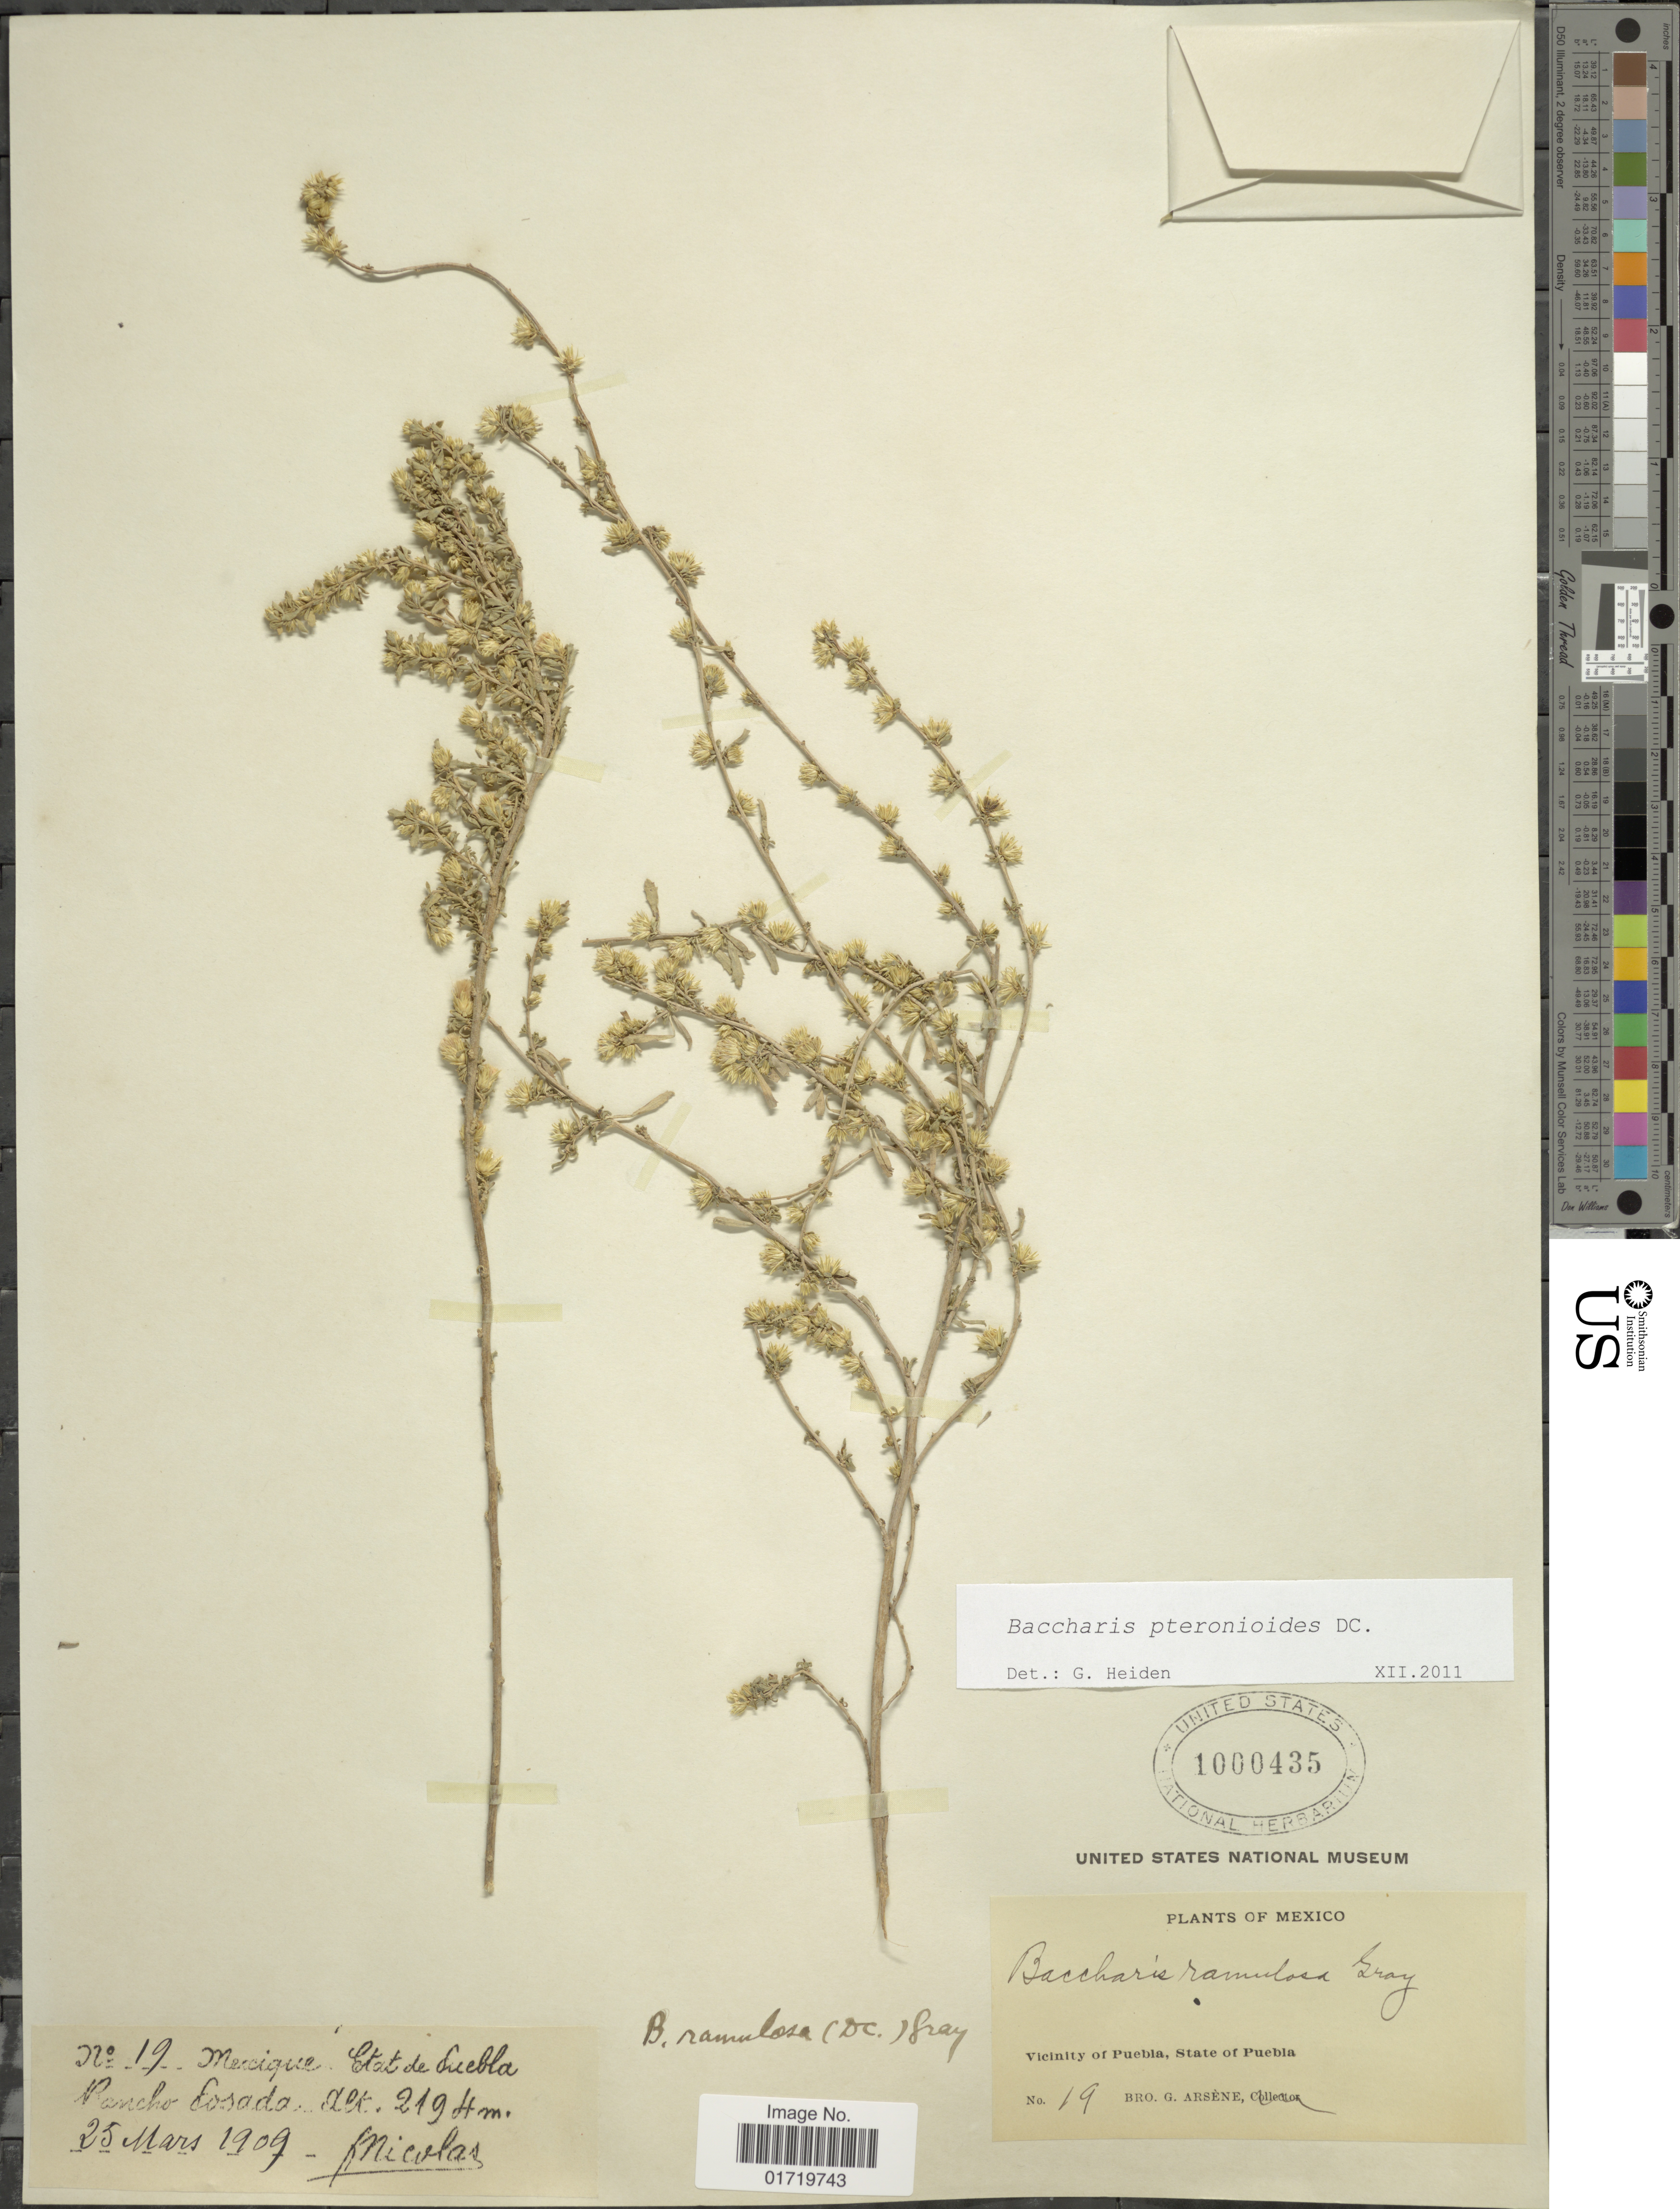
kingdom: Plantae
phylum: Tracheophyta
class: Magnoliopsida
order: Asterales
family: Asteraceae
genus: Baccharis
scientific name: Baccharis pteronioides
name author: DC.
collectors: Bro. G. Arsène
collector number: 19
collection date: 1909-03-25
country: Mexico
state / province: Puebla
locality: Vicinity of Puebla, State of Puebla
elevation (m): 2194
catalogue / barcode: US 1000435